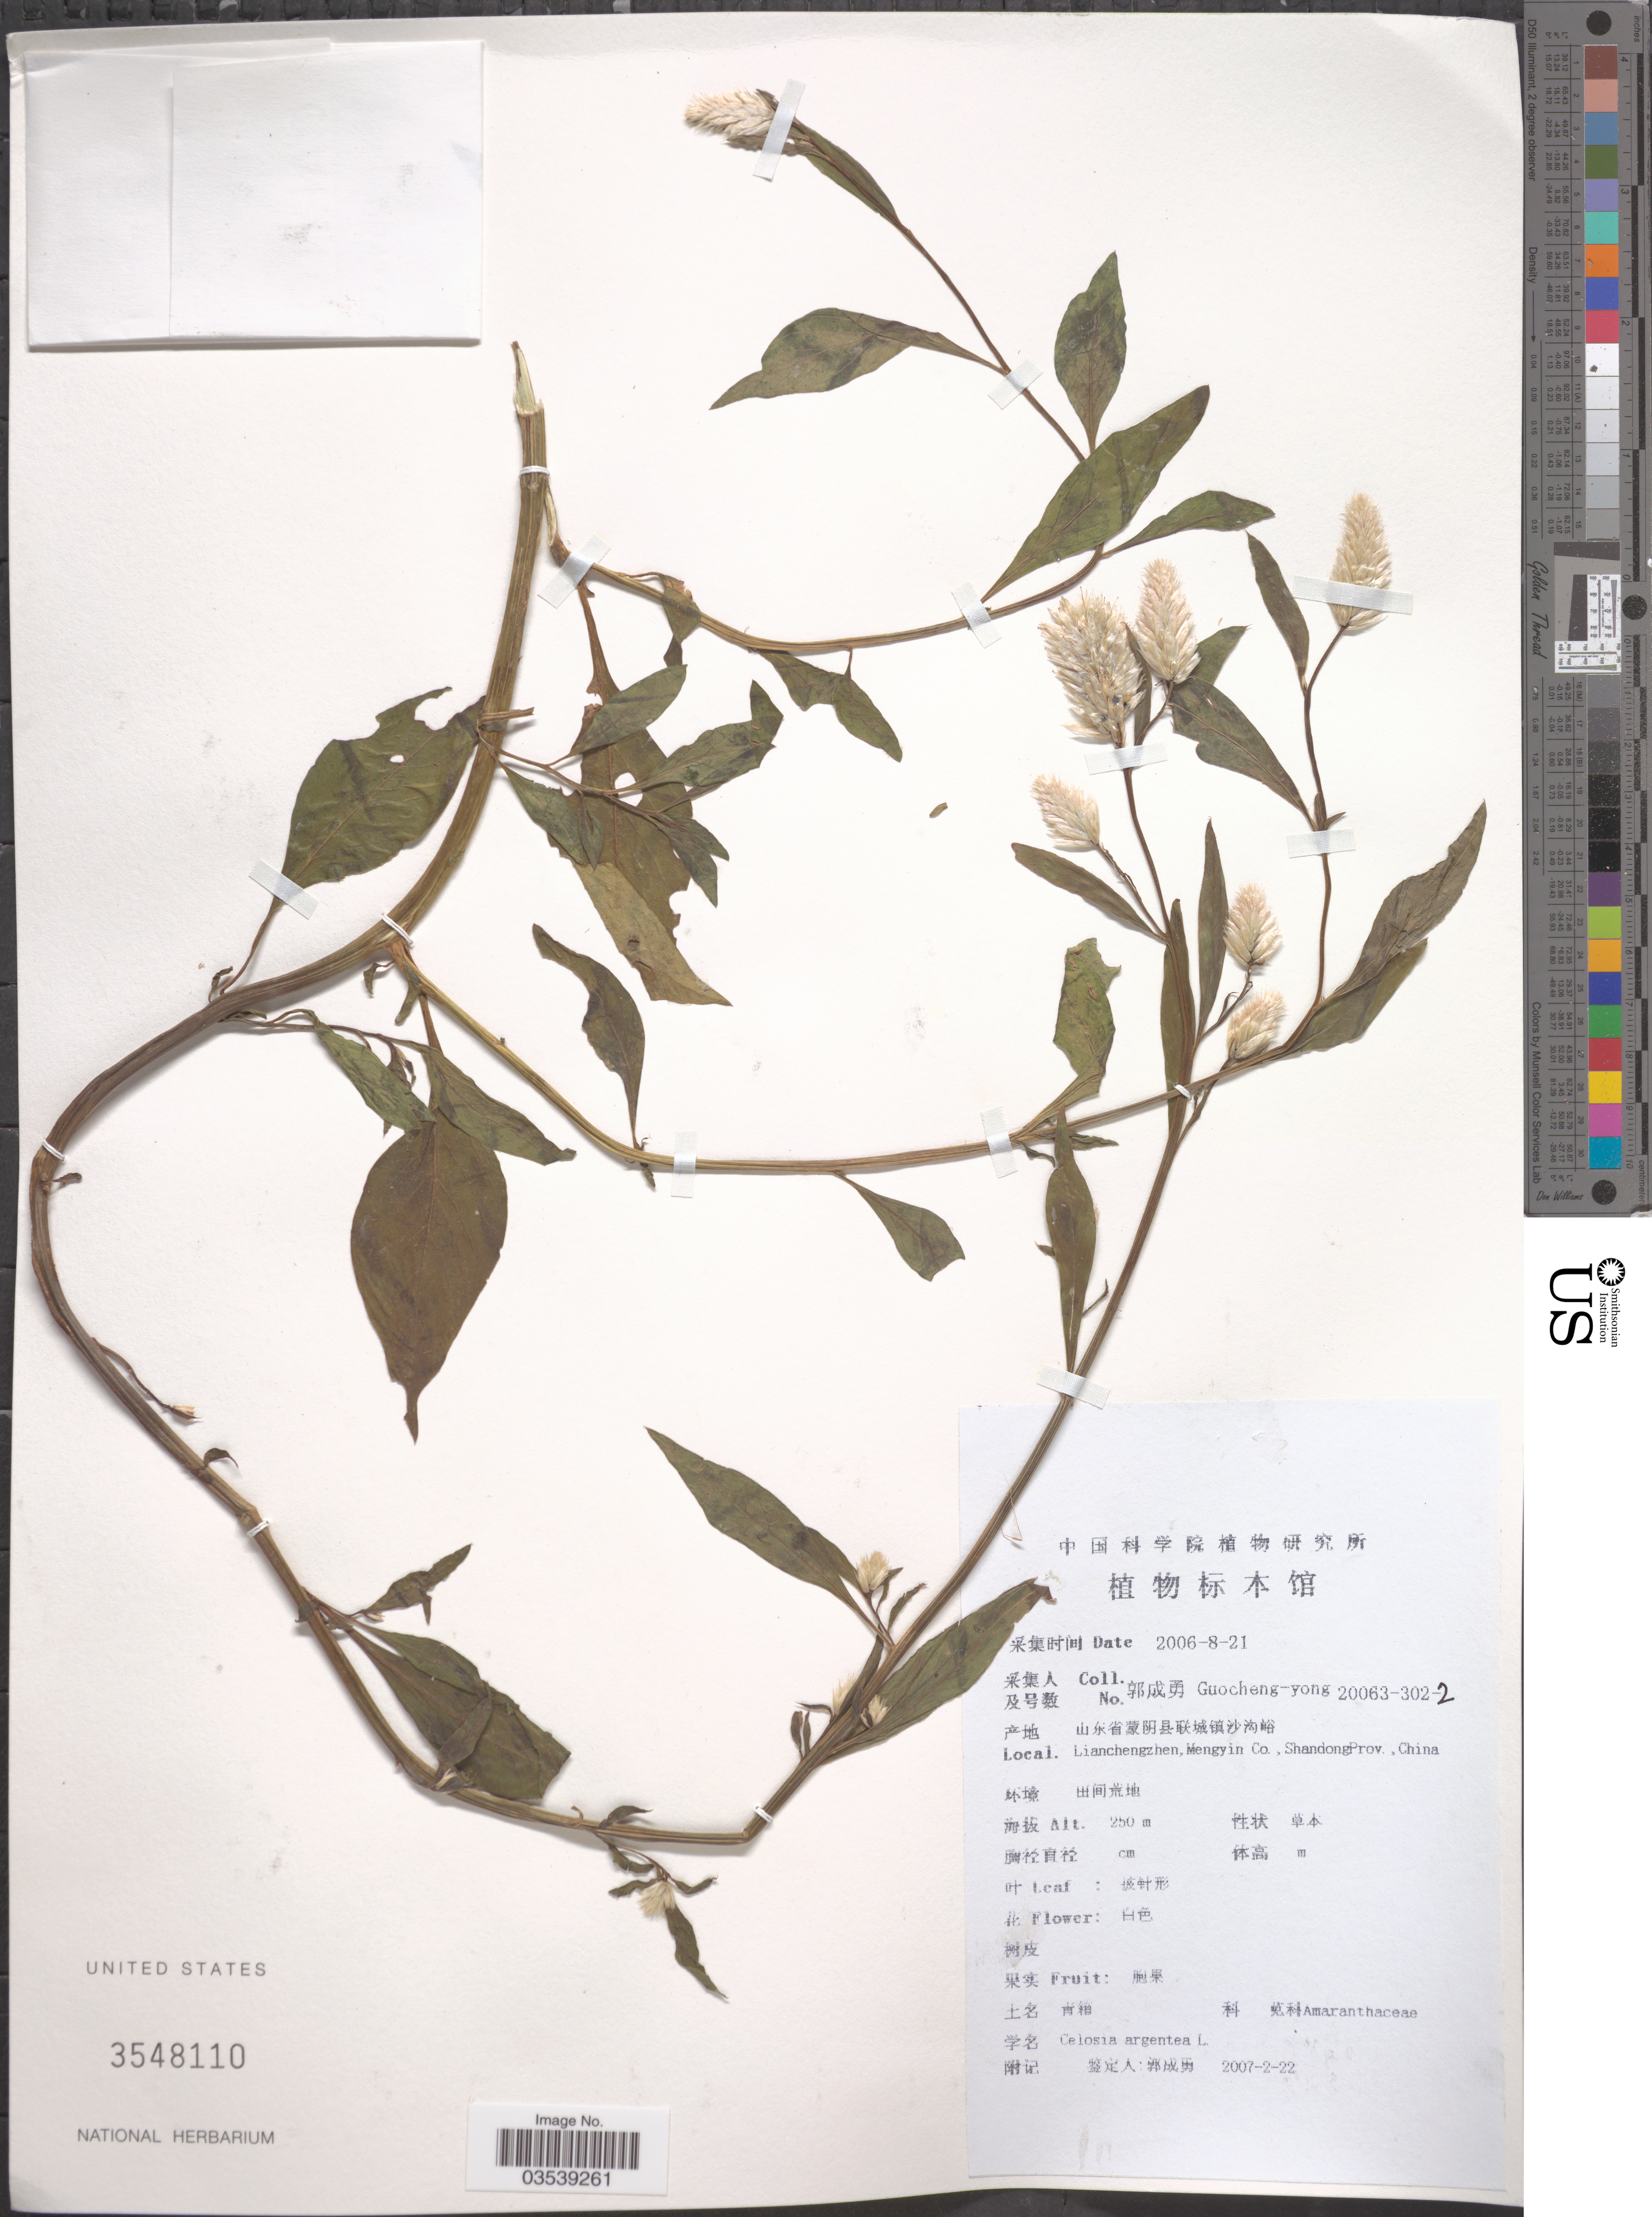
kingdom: Plantae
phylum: Tracheophyta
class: Magnoliopsida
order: Caryophyllales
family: Amaranthaceae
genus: Celosia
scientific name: Celosia argentea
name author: L.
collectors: Guo cheng-yong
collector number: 20063-302-2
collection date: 2006-08-21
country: China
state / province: Shandong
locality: Lianchengzhen, Mengyin Co.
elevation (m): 250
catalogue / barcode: US 3548110